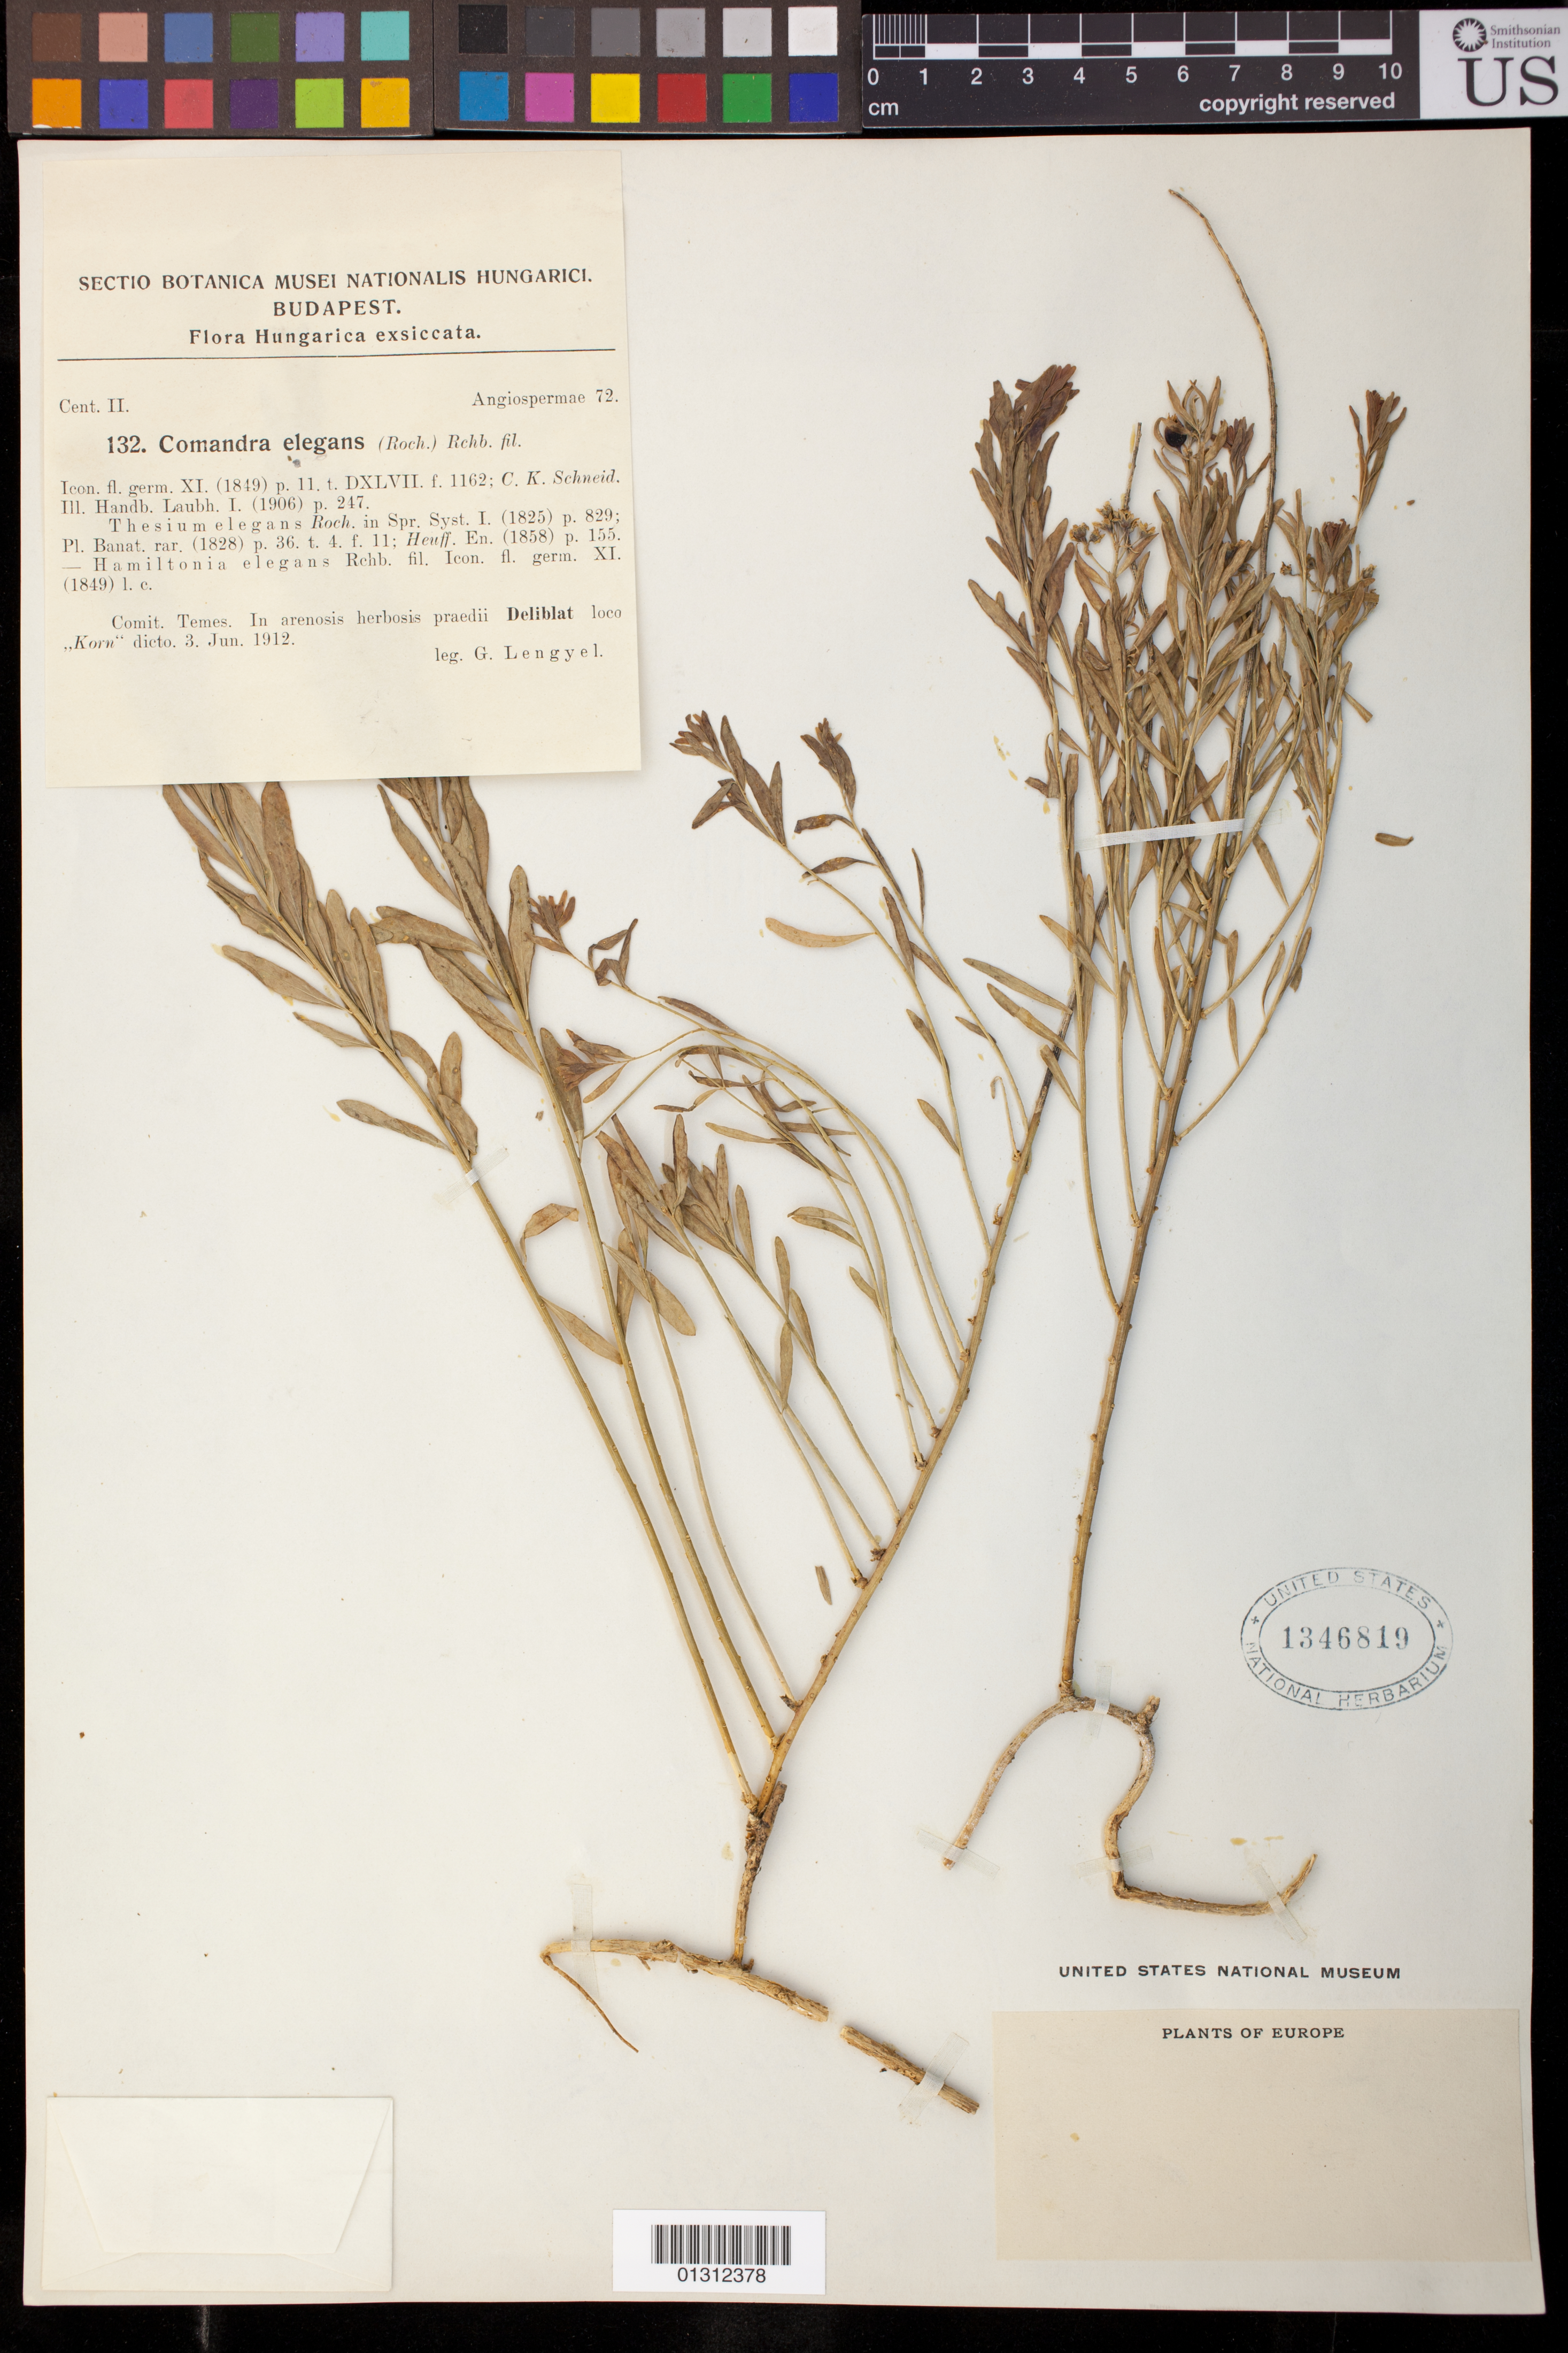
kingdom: Plantae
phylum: Tracheophyta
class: Magnoliopsida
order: Santalales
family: Comandraceae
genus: Comandra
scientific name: Comandra elegans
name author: (Rochel & Rchb.) Rchb. f.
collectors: G. Lengyel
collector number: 132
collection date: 1912-06-03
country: Serbia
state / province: Vojvodina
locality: Deliblat loco Korn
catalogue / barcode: US 1346819